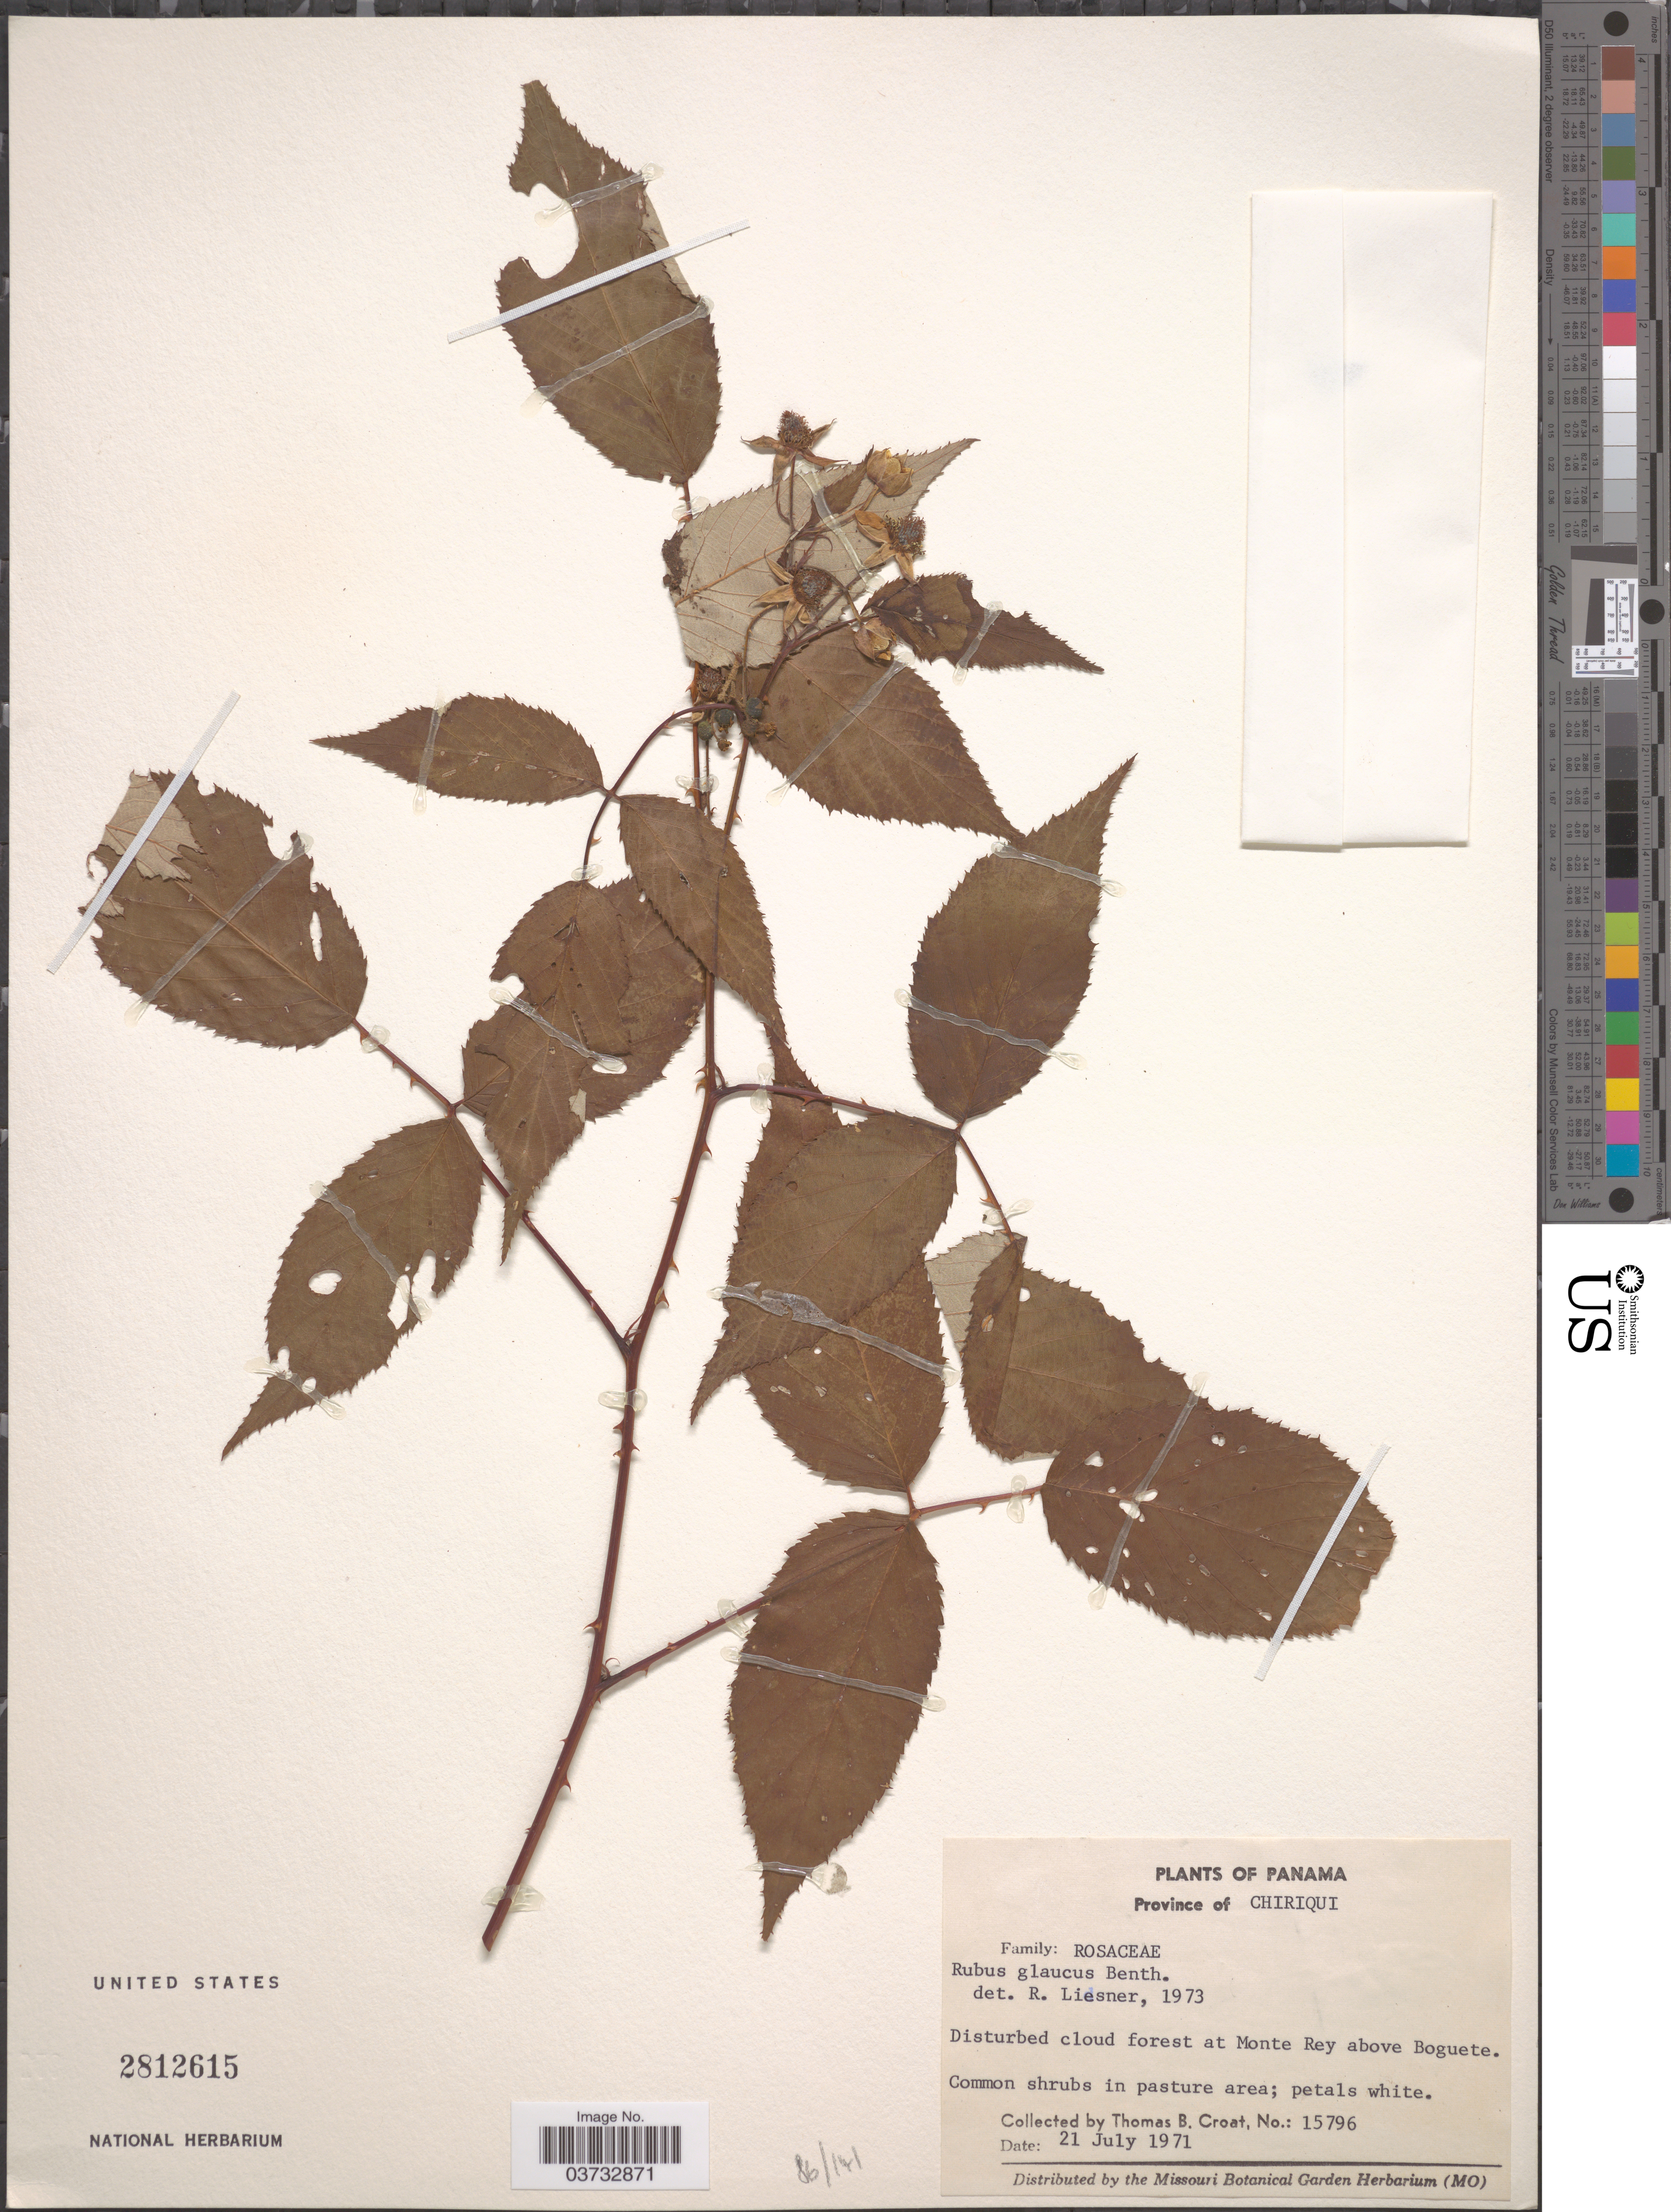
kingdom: Plantae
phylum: Tracheophyta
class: Magnoliopsida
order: Rosales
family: Rosaceae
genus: Rubus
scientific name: Rubus glaucus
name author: Benth.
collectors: T. B. Croat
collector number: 15796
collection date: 1971-07-21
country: Panama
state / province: Chiriqui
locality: Disturbed cloud forest at Monte Rey above Boguete.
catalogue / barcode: US 2812615